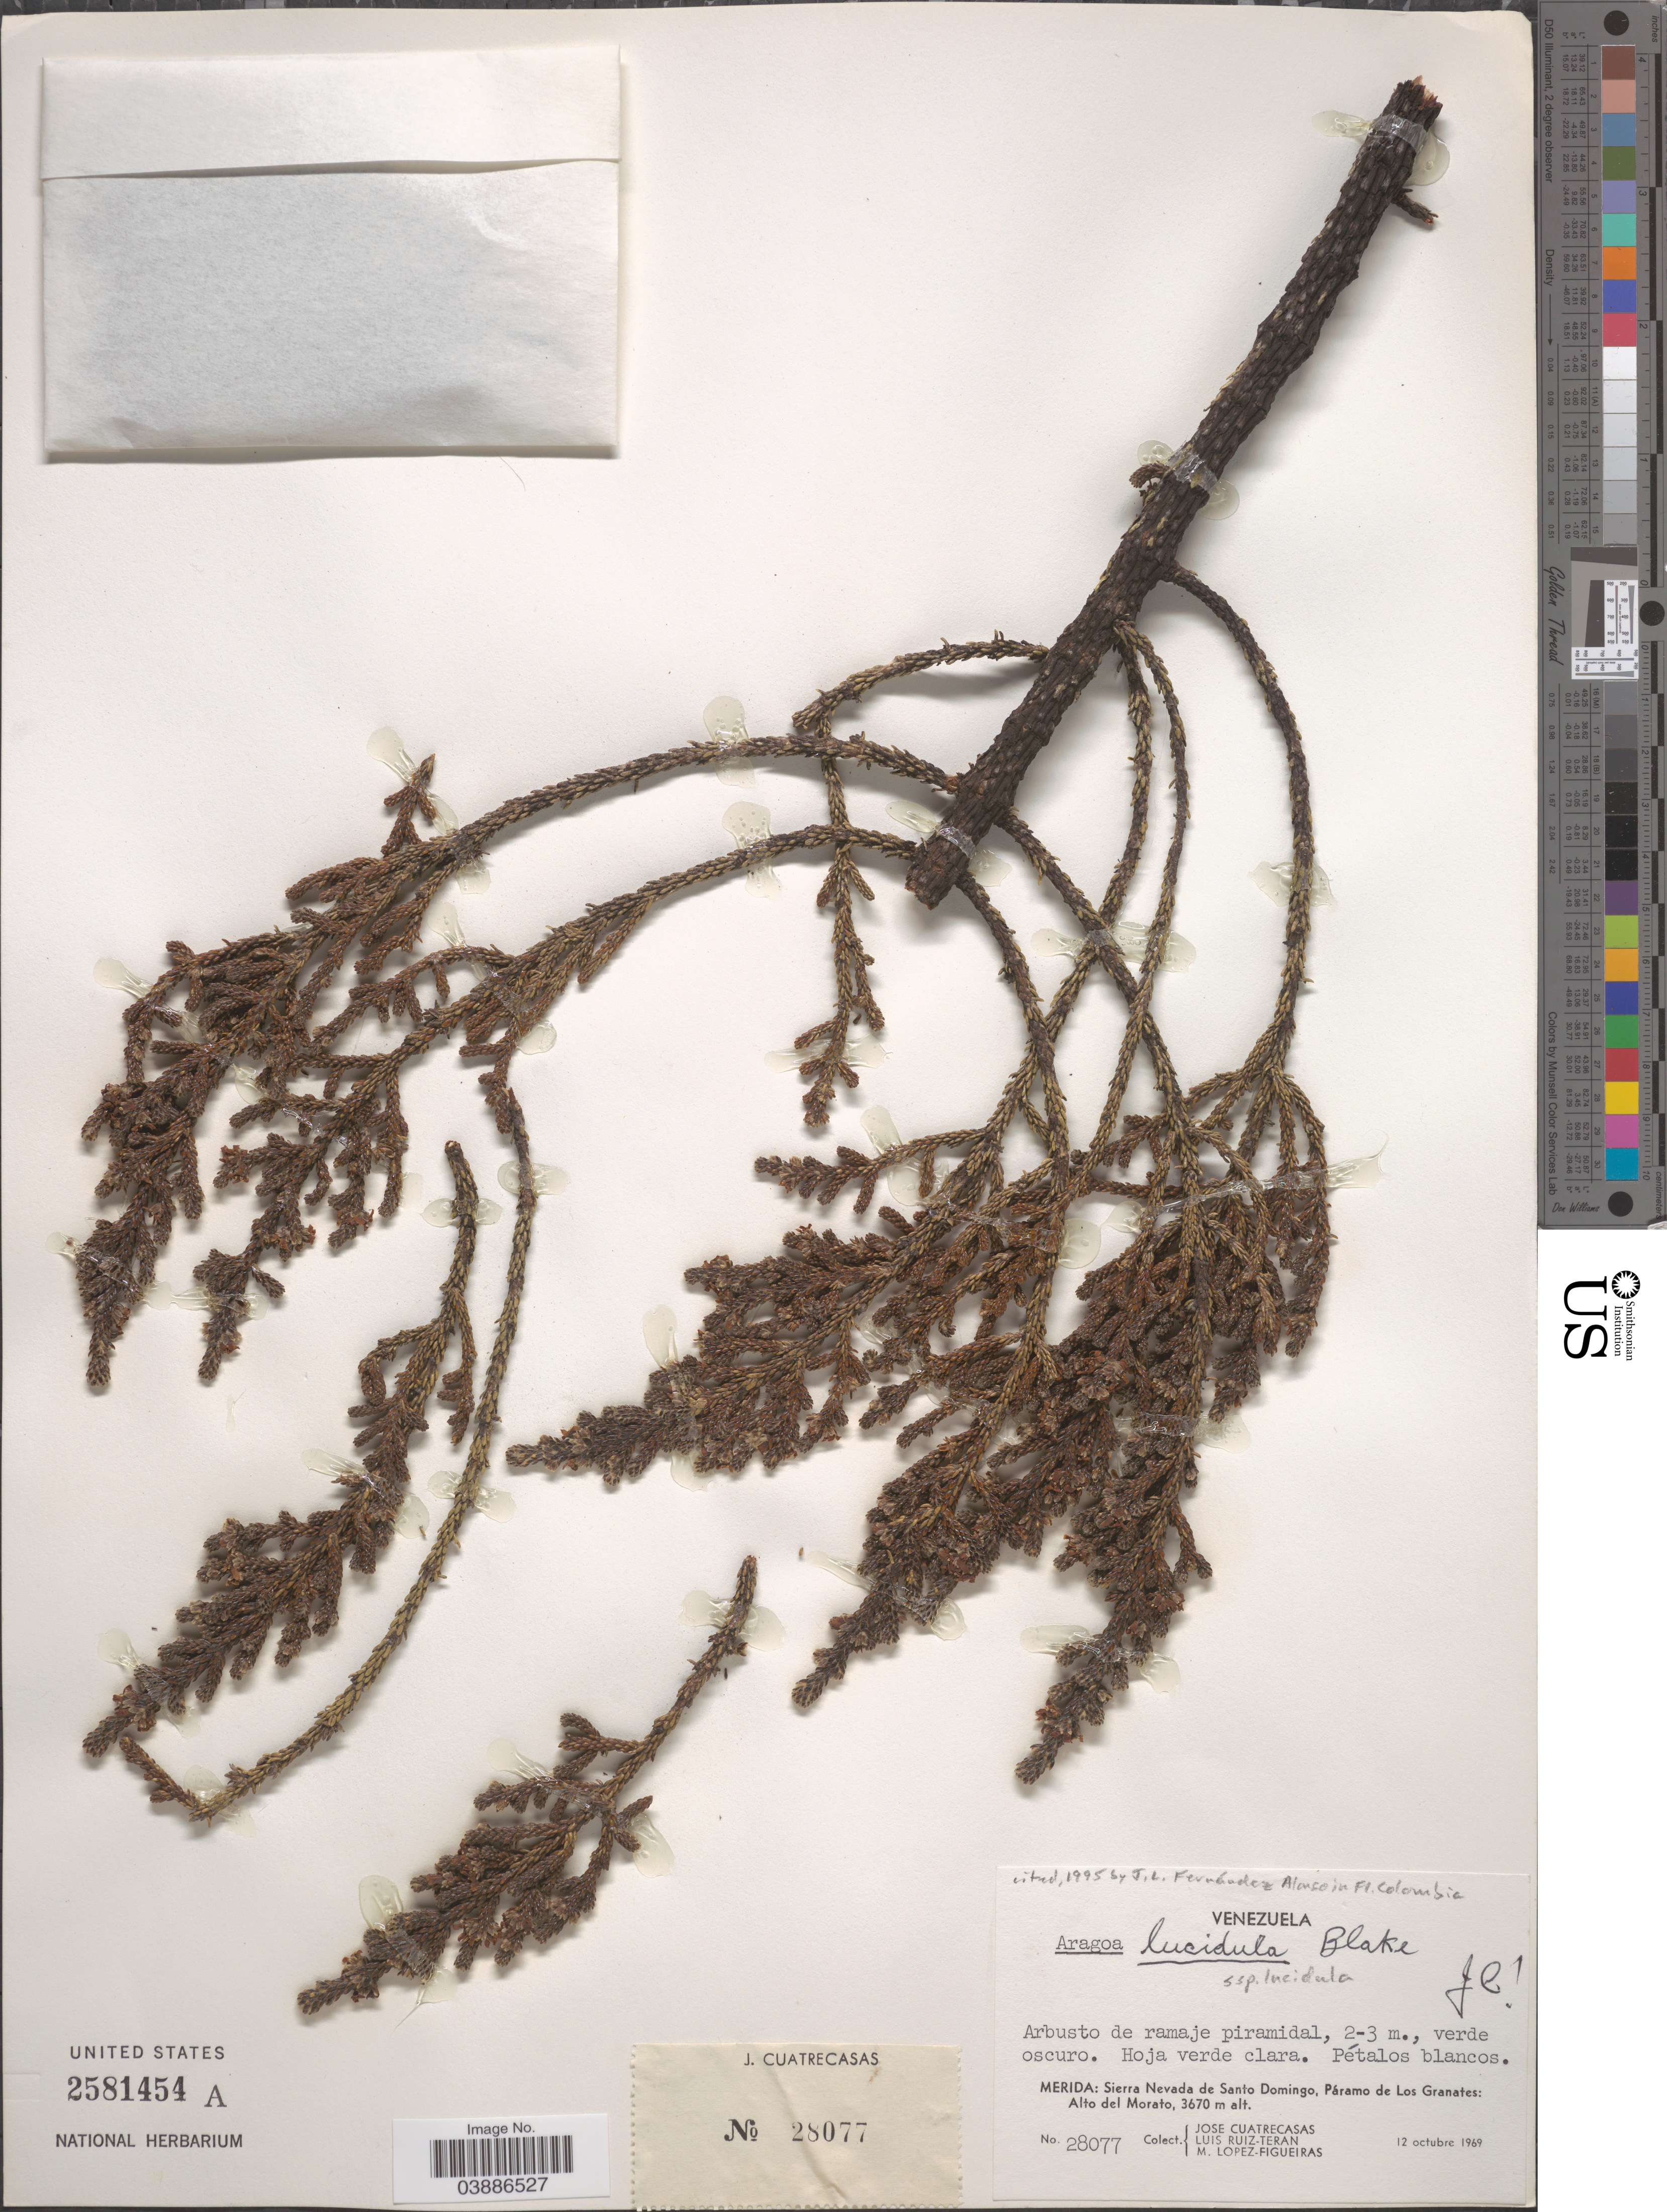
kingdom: Plantae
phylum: Tracheophyta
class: Magnoliopsida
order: Lamiales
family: Plantaginaceae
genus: Aragoa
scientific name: Aragoa lucidula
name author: S.F. Blake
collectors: J. Cuatrecasas, L. E. Ruíz-Terán & M. Lopéz-F.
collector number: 28077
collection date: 1969-10-12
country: Venezuela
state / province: Merida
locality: Sierra Nevada de Santo Domingo, Páramo de Los Granates: Alto del Morato.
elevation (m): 3670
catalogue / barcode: US 2581454A